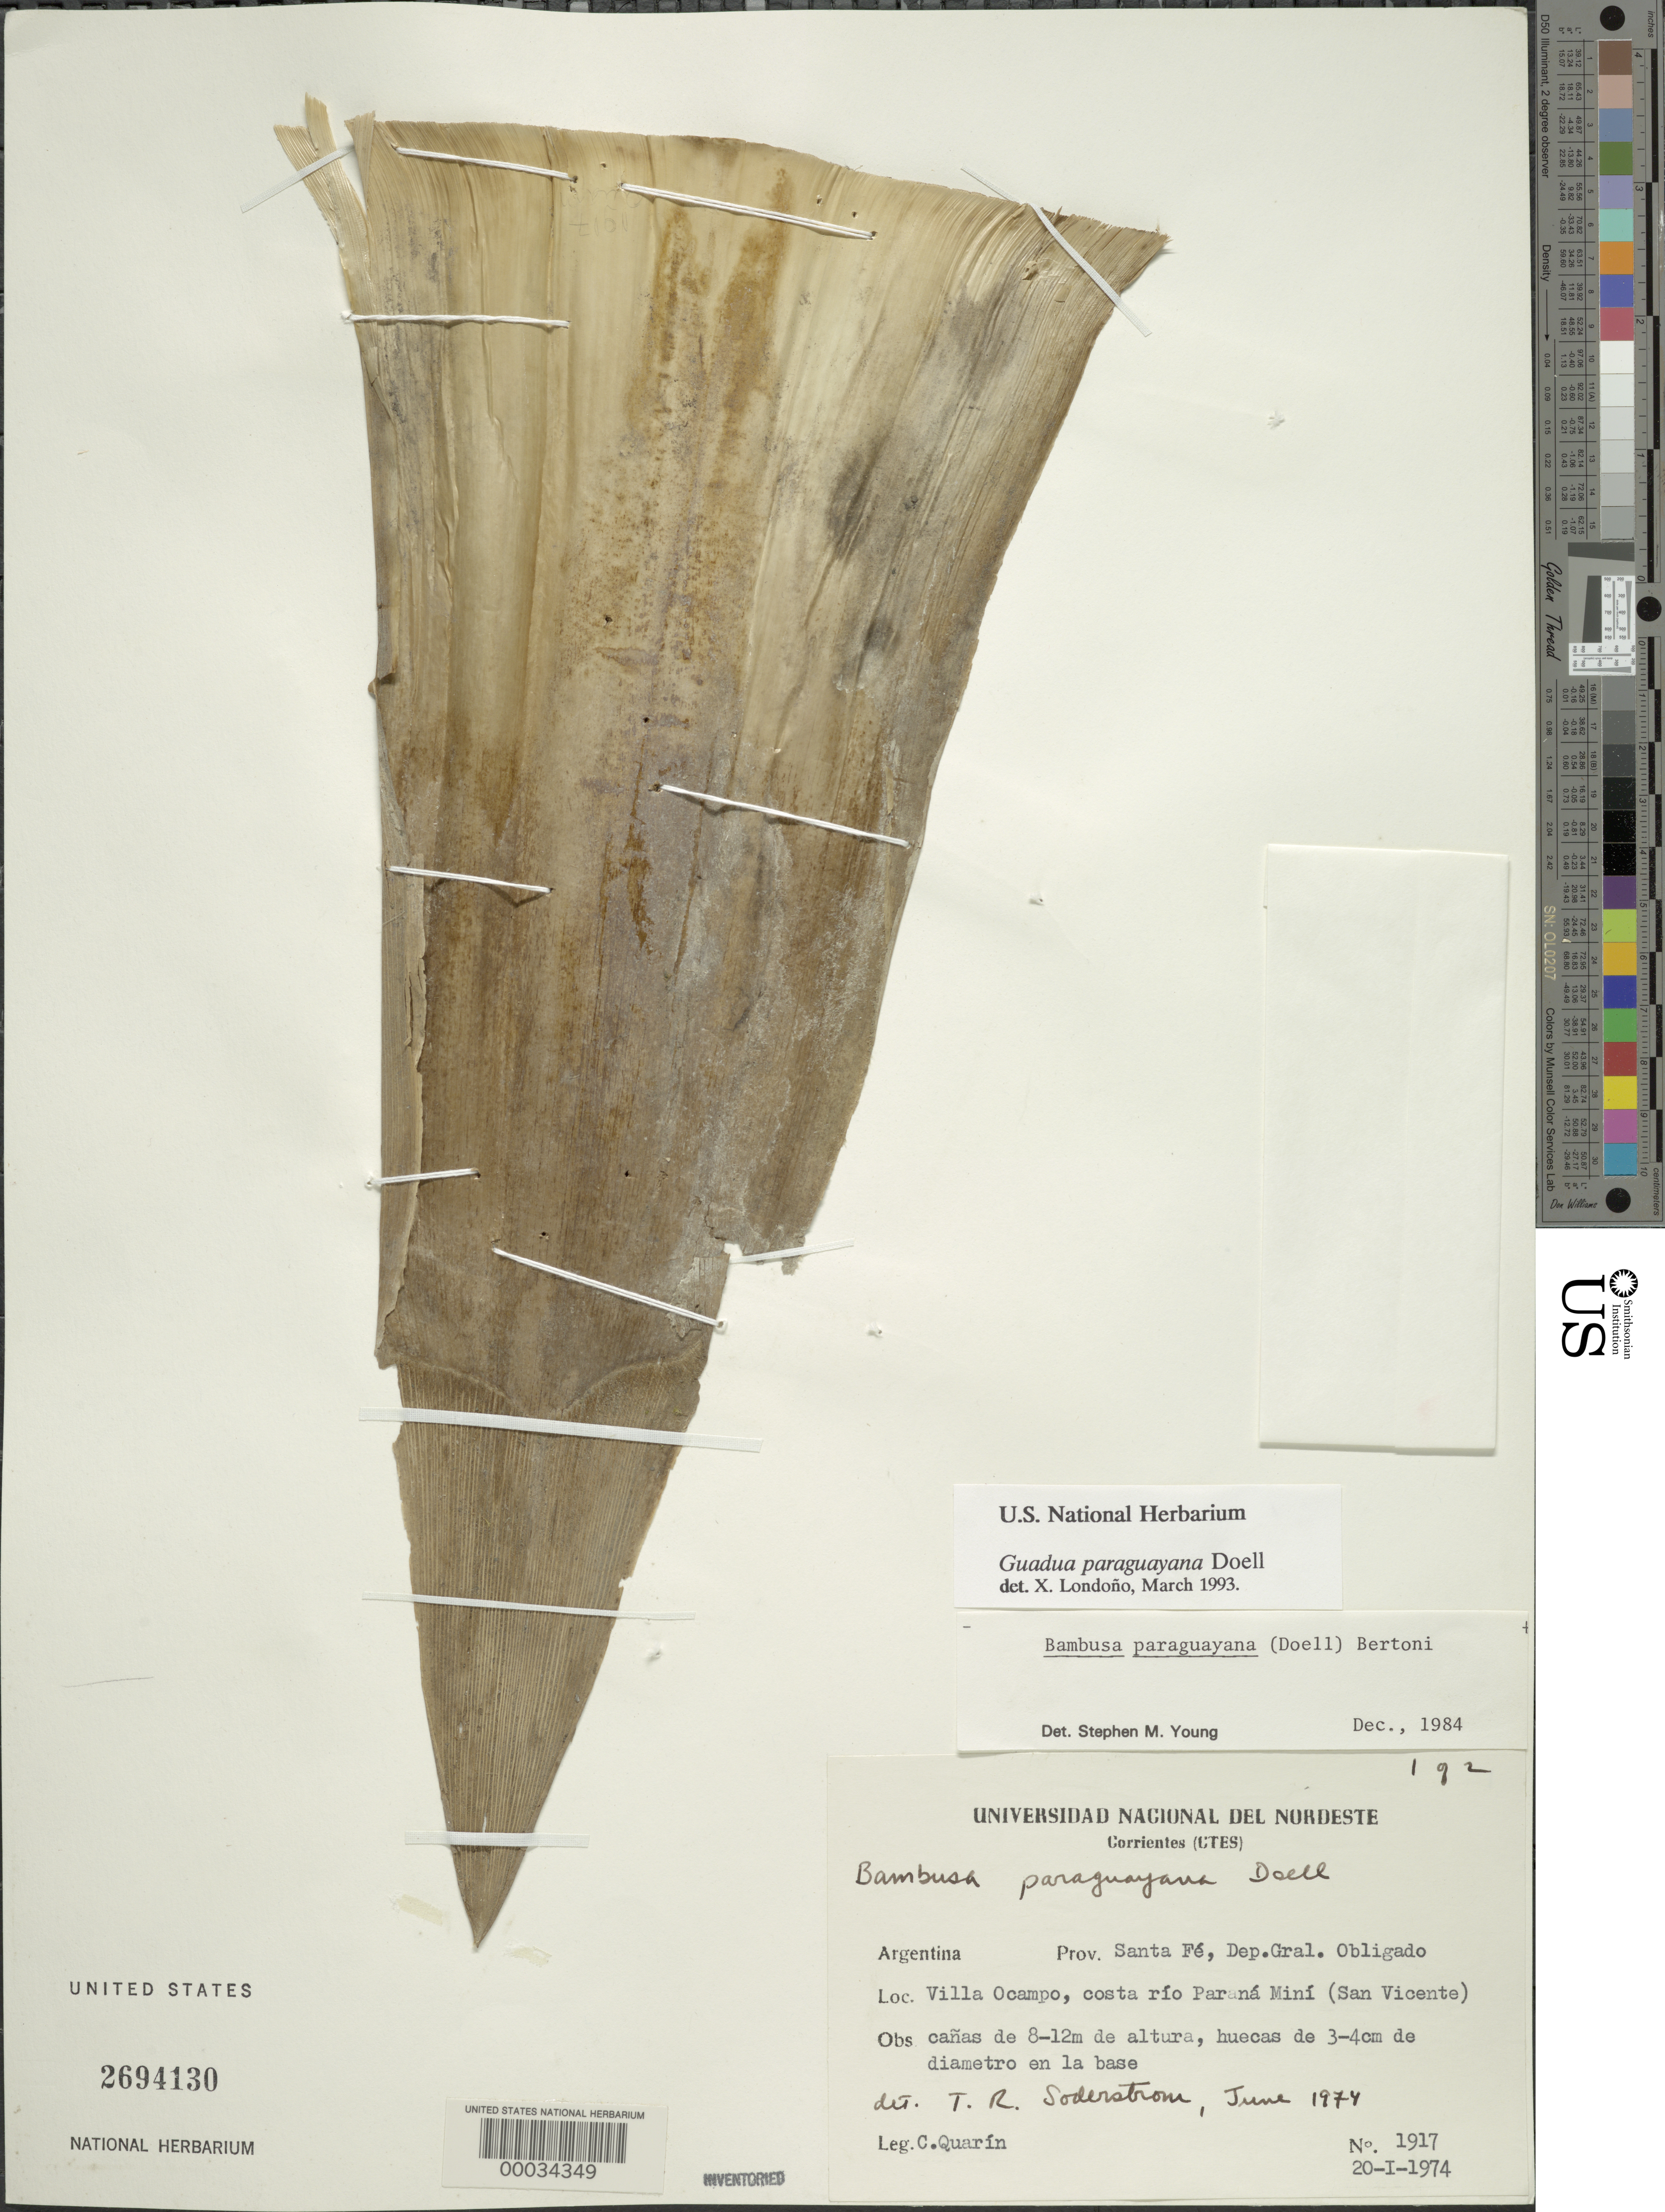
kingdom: Plantae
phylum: Tracheophyta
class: Liliopsida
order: Poales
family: Poaceae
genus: Guadua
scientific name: Guadua paraguayana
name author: Döll in Mart.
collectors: C. Quarin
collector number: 1917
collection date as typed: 20 Jan 1974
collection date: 1974-01-20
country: Argentina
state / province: Santa Fe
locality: Villa Ocampo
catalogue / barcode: US 2694130